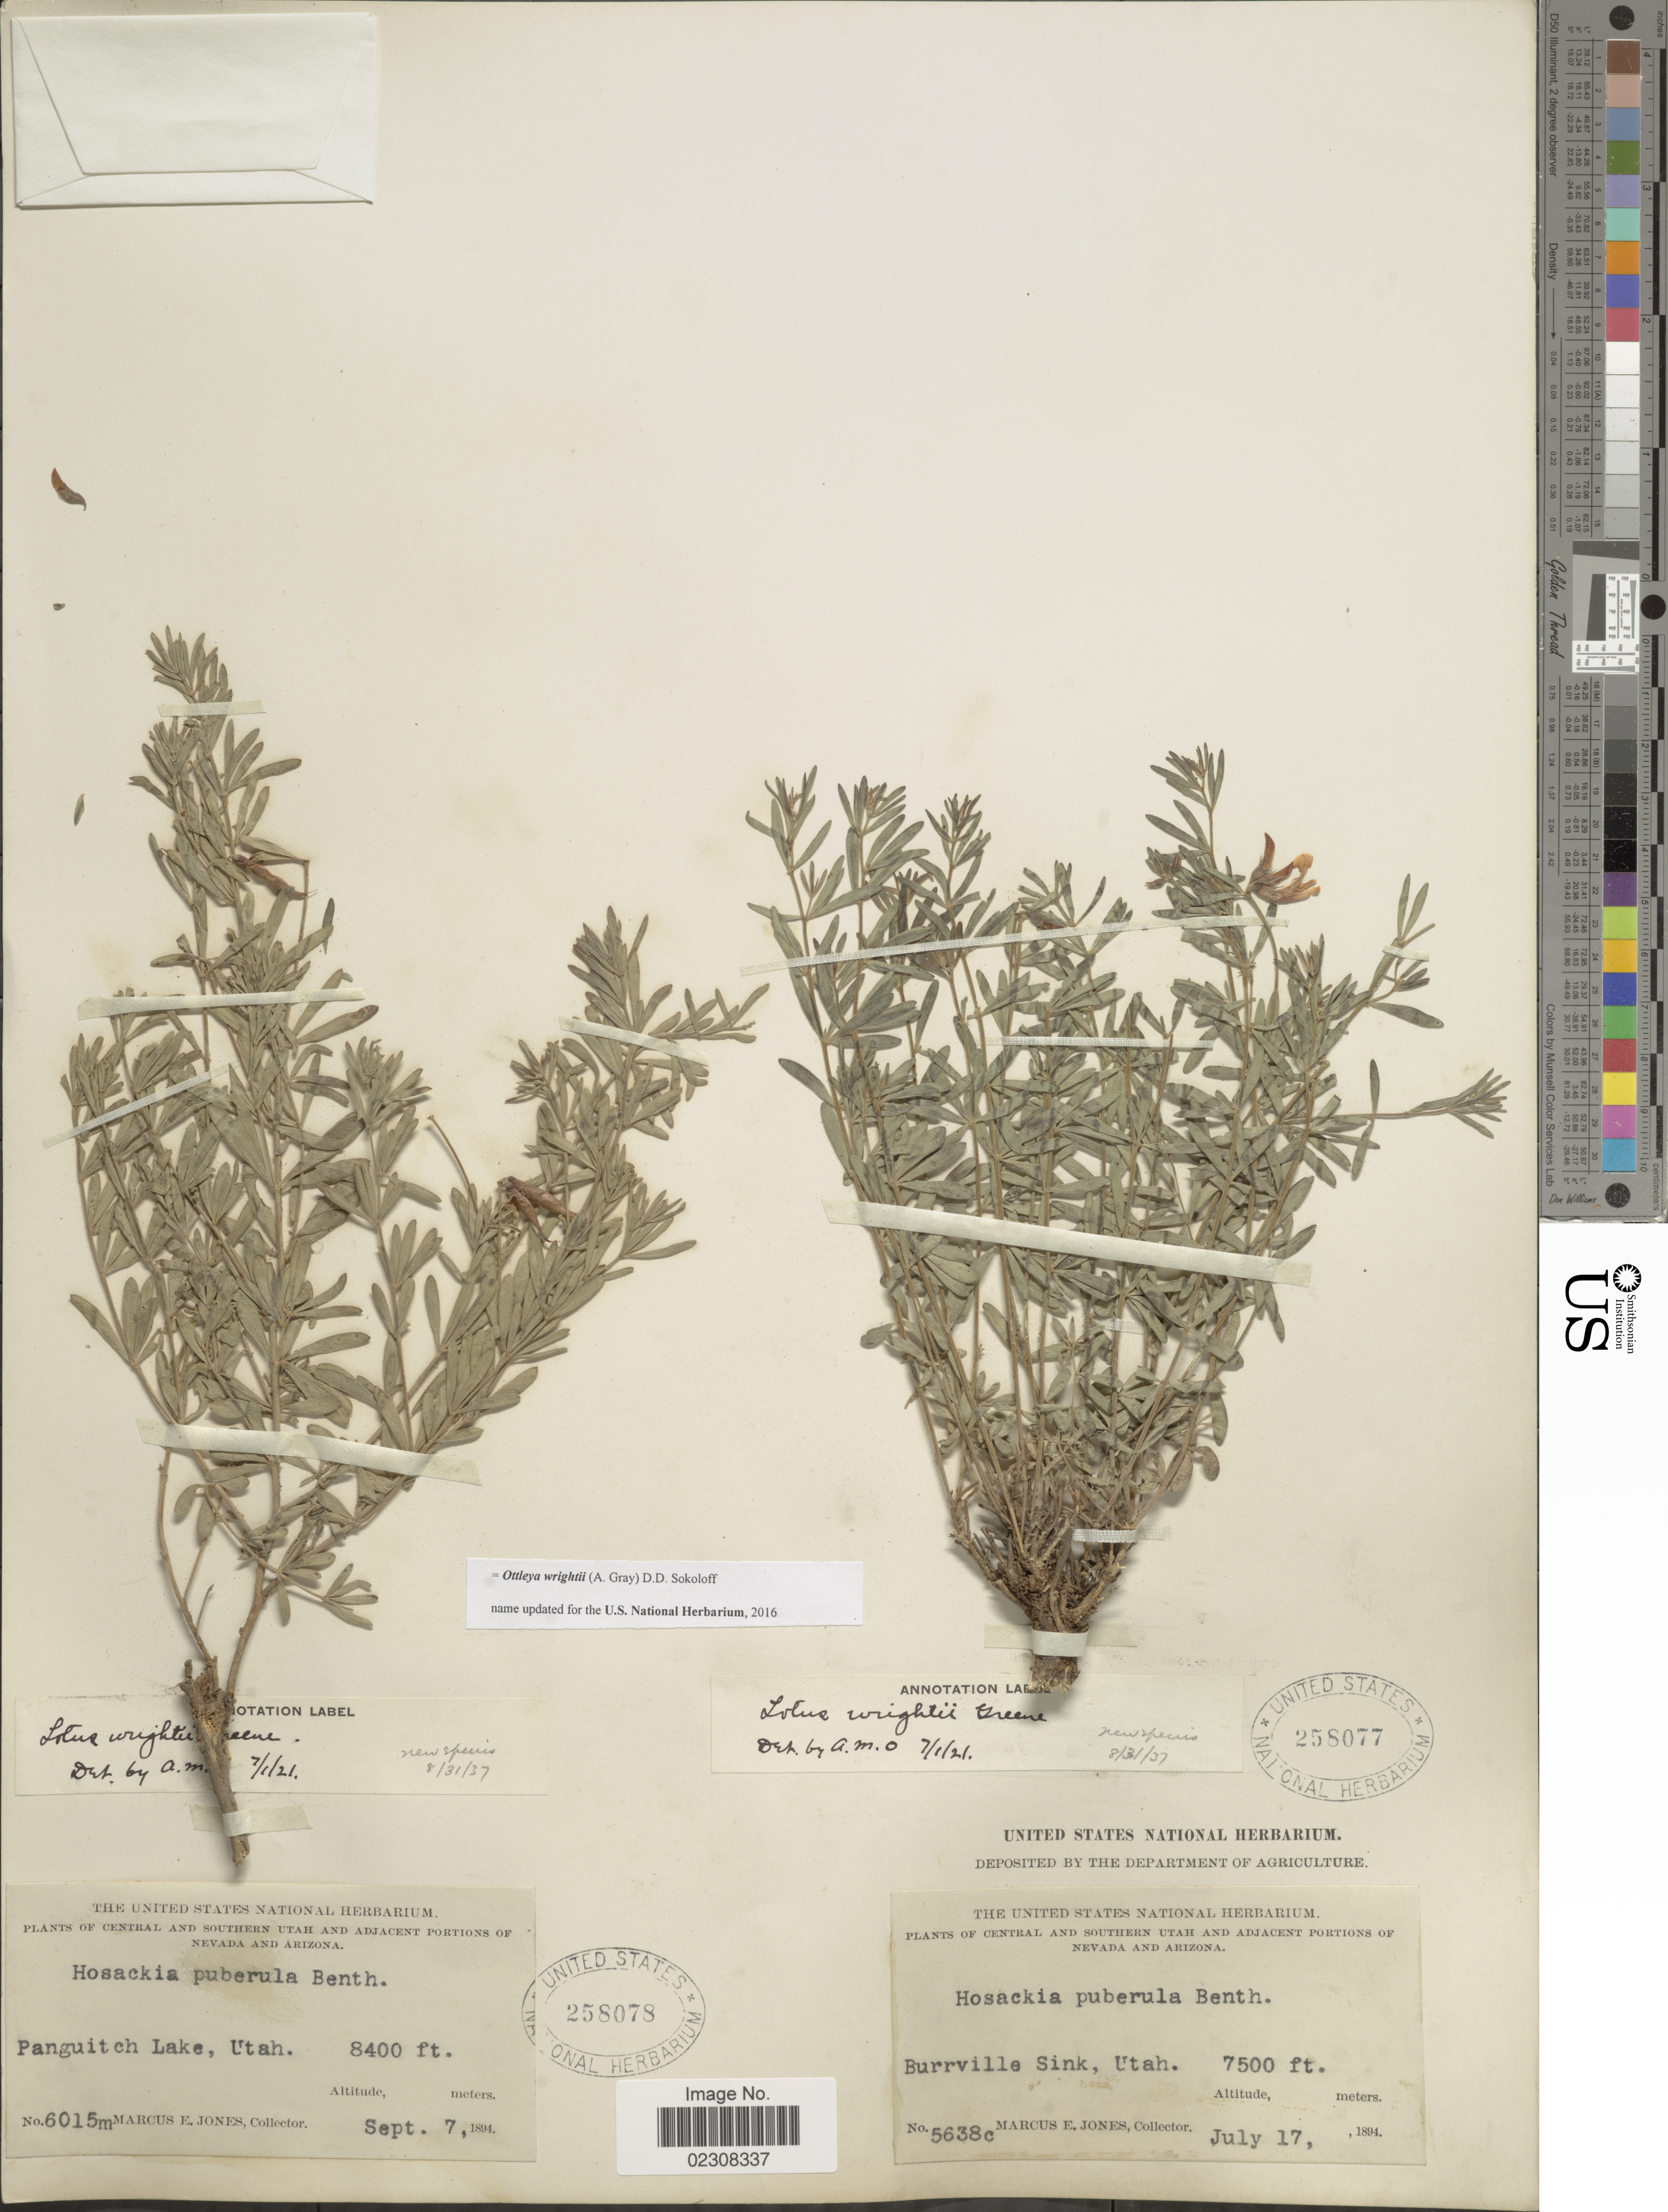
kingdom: Plantae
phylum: Tracheophyta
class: Magnoliopsida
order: Fabales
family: Fabaceae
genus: Ottleya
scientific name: Ottleya wrightii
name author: (A. Gray) D.D. Sokoloff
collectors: M. E. Jones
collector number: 6015m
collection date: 1894-09-07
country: United States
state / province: Utah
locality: Central and Southern Utah Adjacent Portions of Nevada and Arizona, Panguitch Lake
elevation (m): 2560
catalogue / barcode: US 258078-2